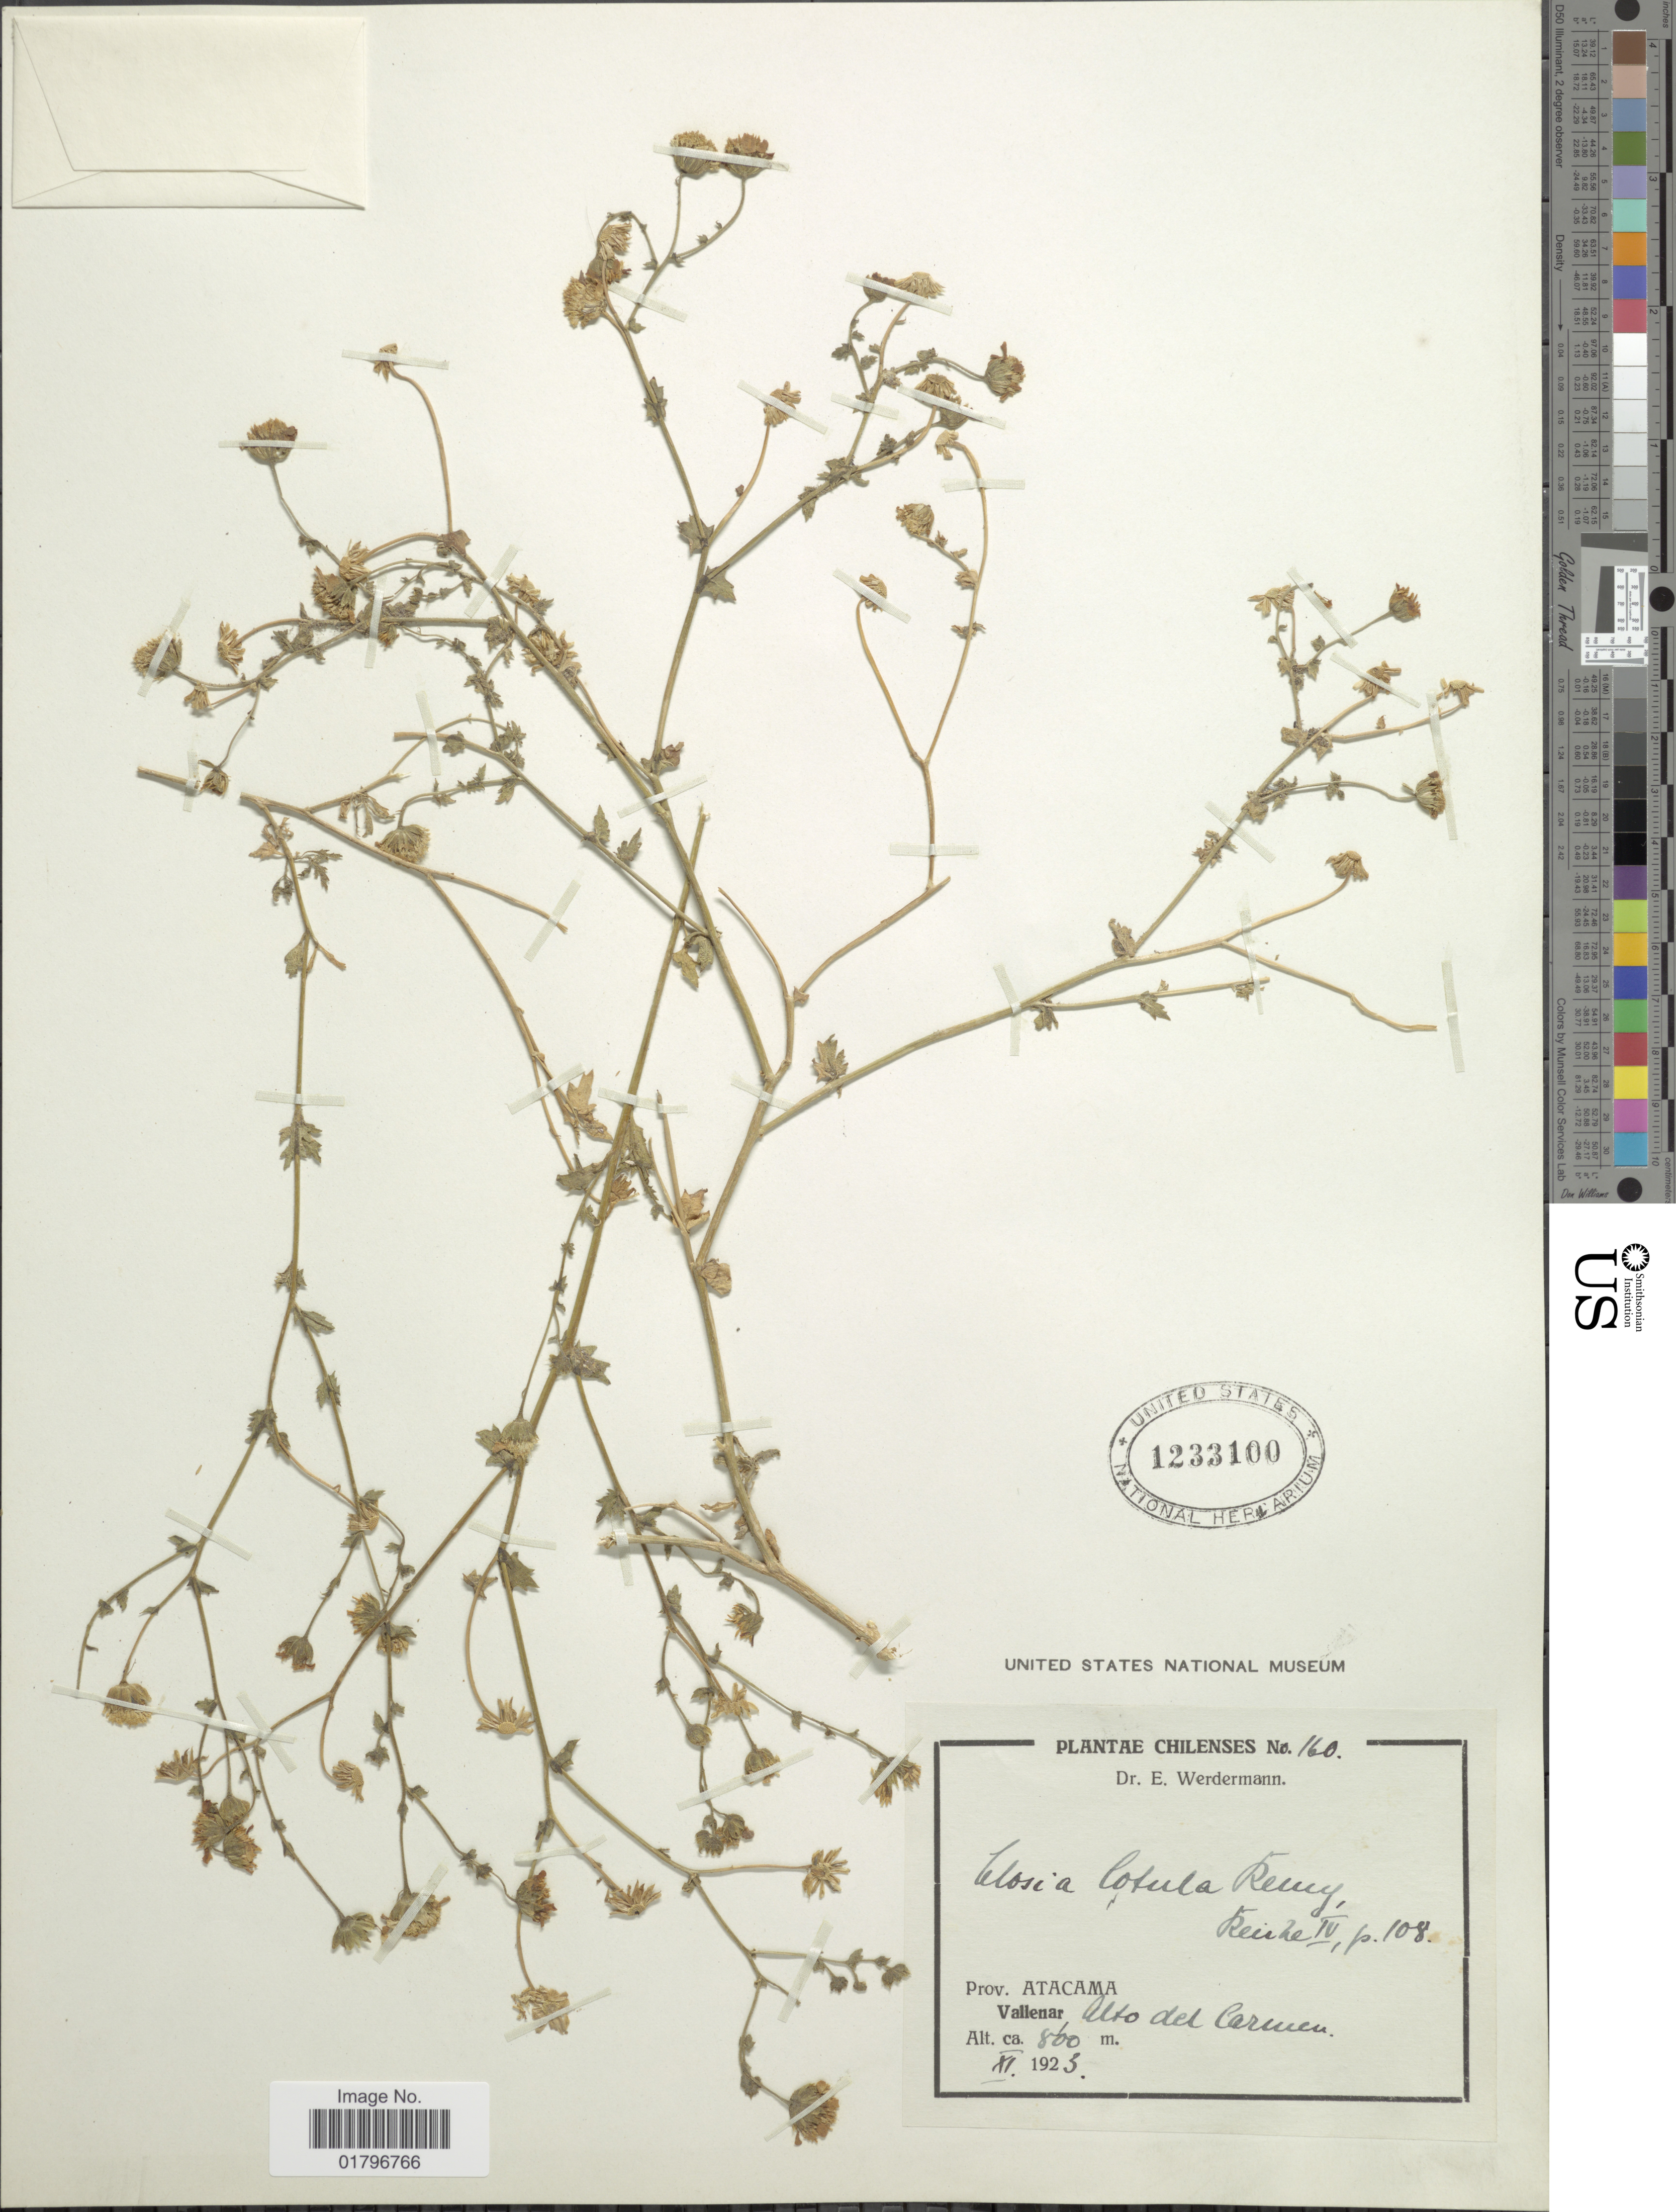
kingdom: Plantae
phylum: Tracheophyta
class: Magnoliopsida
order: Asterales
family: Asteraceae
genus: Closia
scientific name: Closia lobula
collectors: E. Werdermann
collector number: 160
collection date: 1923-11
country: Chile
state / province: Atacama (III)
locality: Prov. Atacama. Vallenar Alto del Carmen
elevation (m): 860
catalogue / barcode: US 1233100